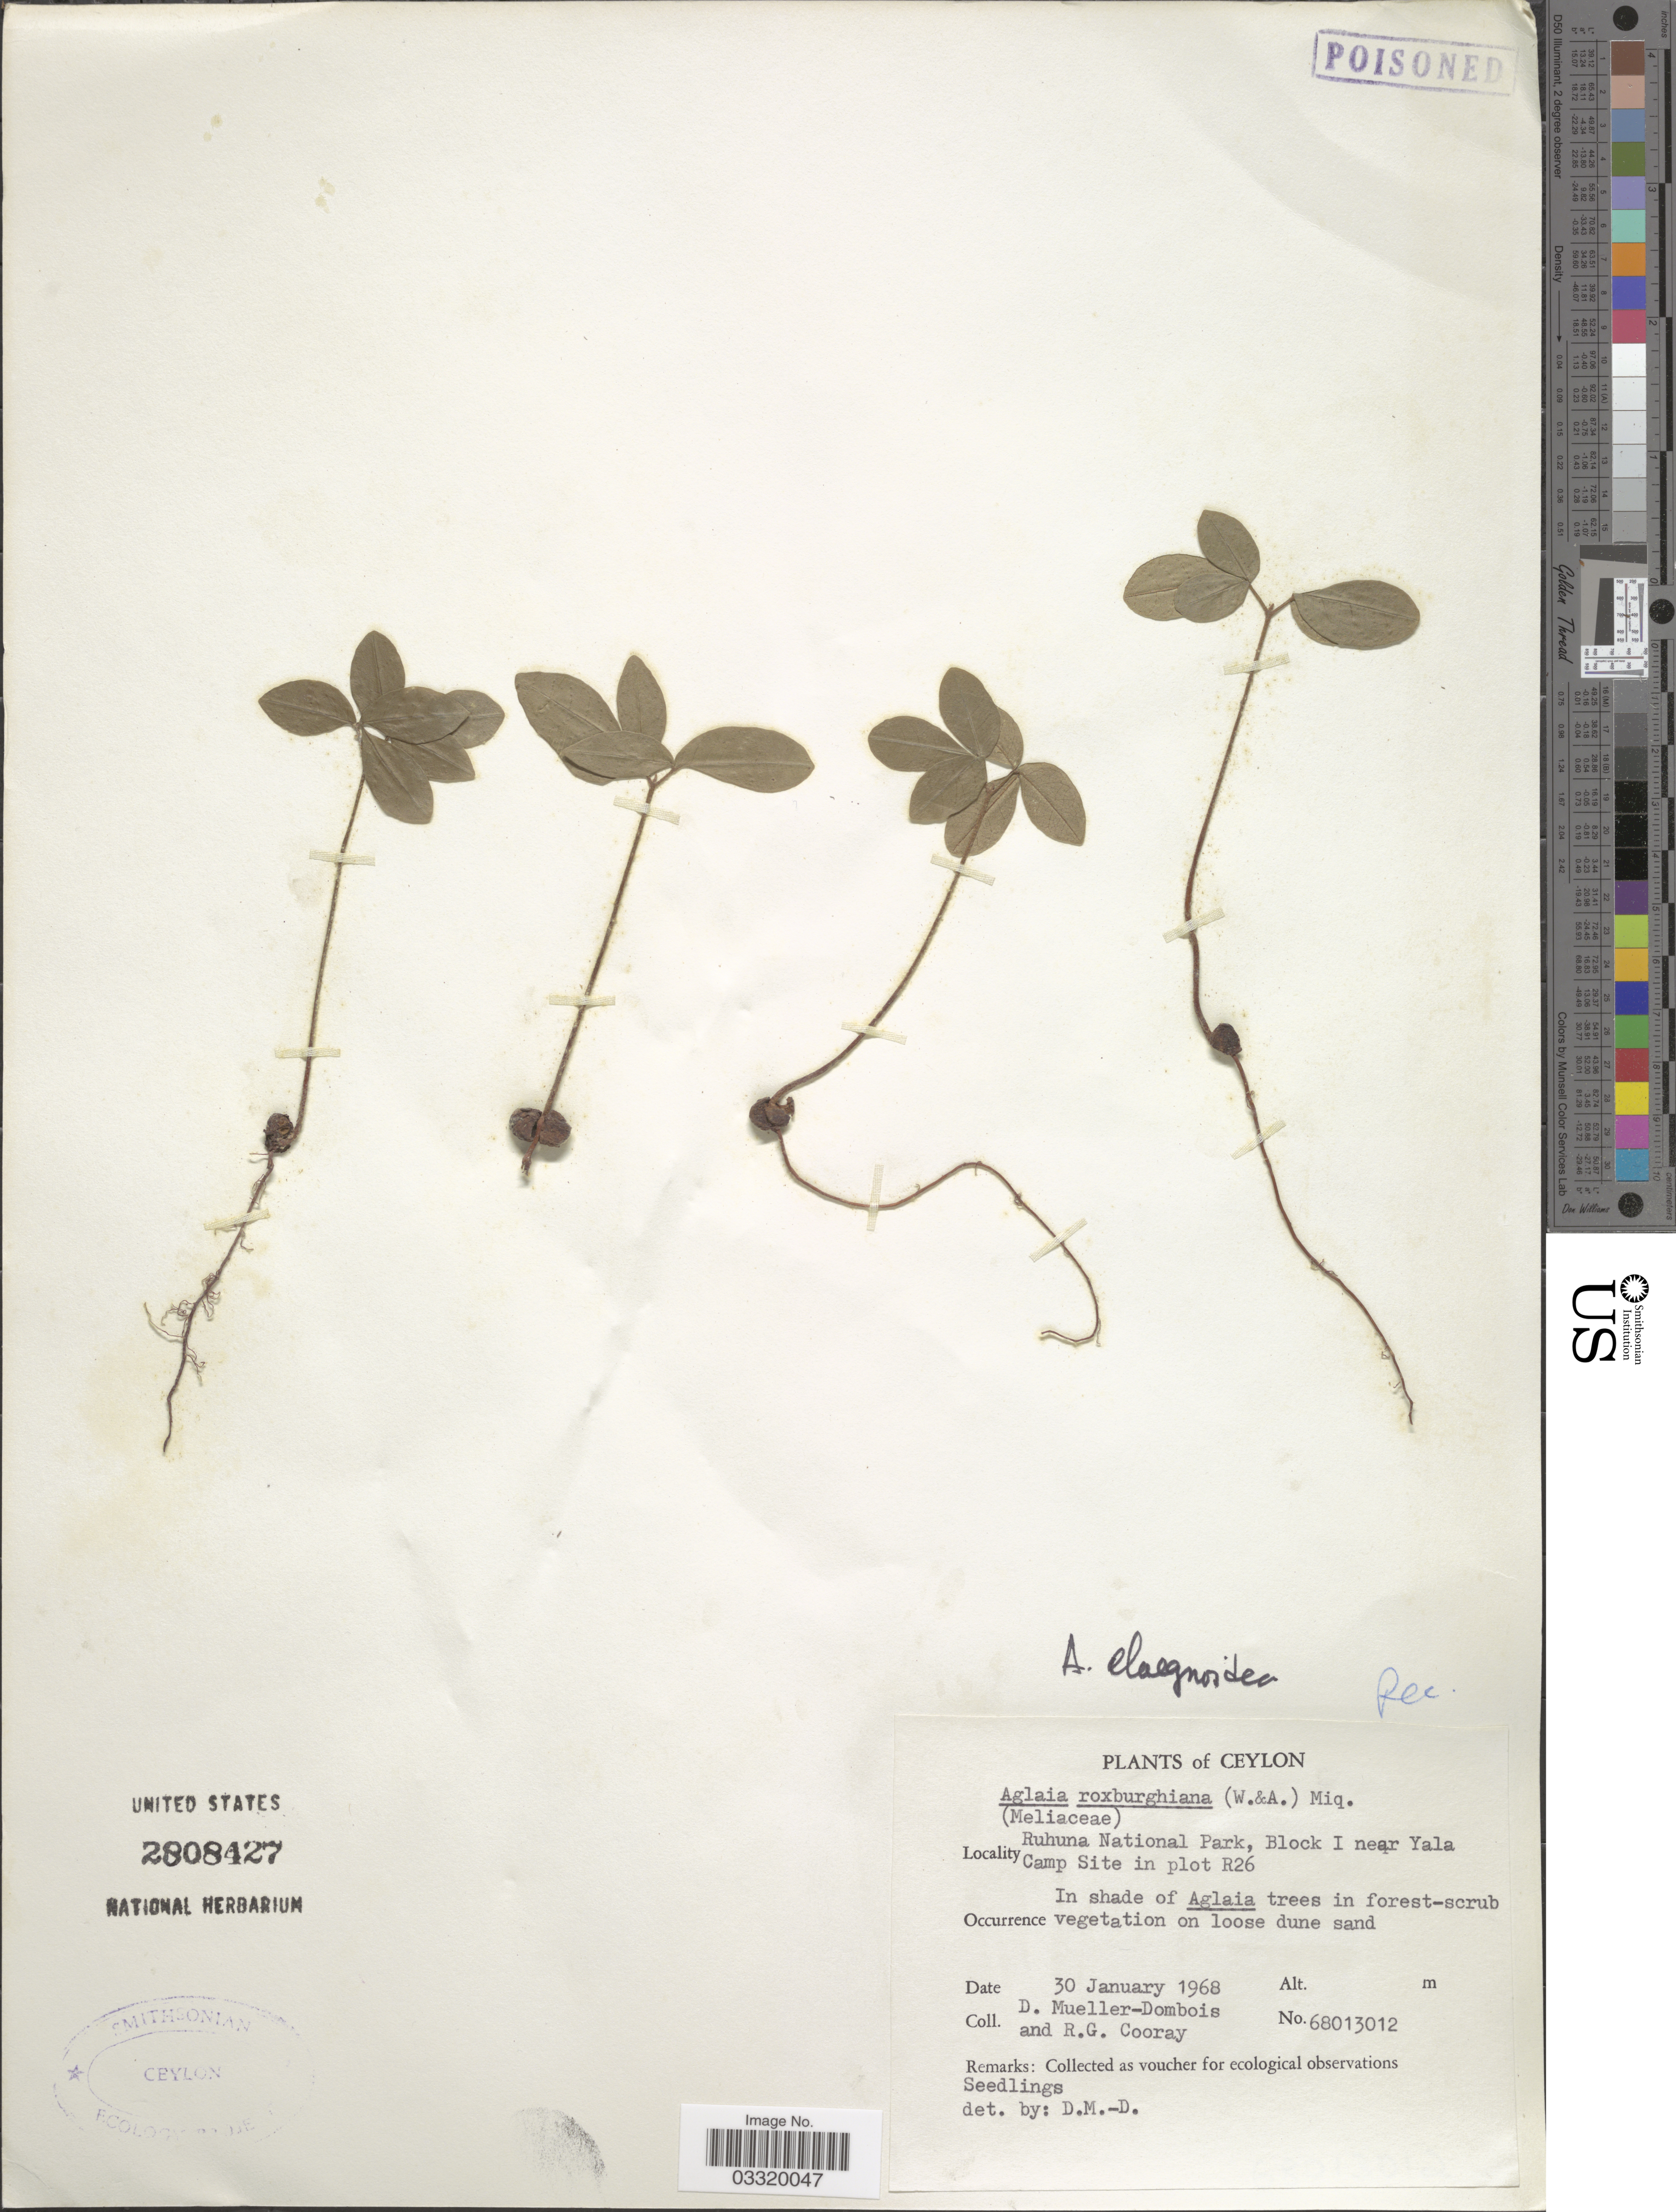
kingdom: Plantae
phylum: Tracheophyta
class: Magnoliopsida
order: Sapindales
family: Meliaceae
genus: Aglaia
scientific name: Aglaia elaeagnoidea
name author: (A. Juss.) Benth.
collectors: D. Meuller-Dombois & R. Cooray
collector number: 68013012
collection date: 1968-01-30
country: Sri Lanka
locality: Ceylon. Ruhuna National Park, Block I near Yala Camp Site in plot R26.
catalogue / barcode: US 2808427